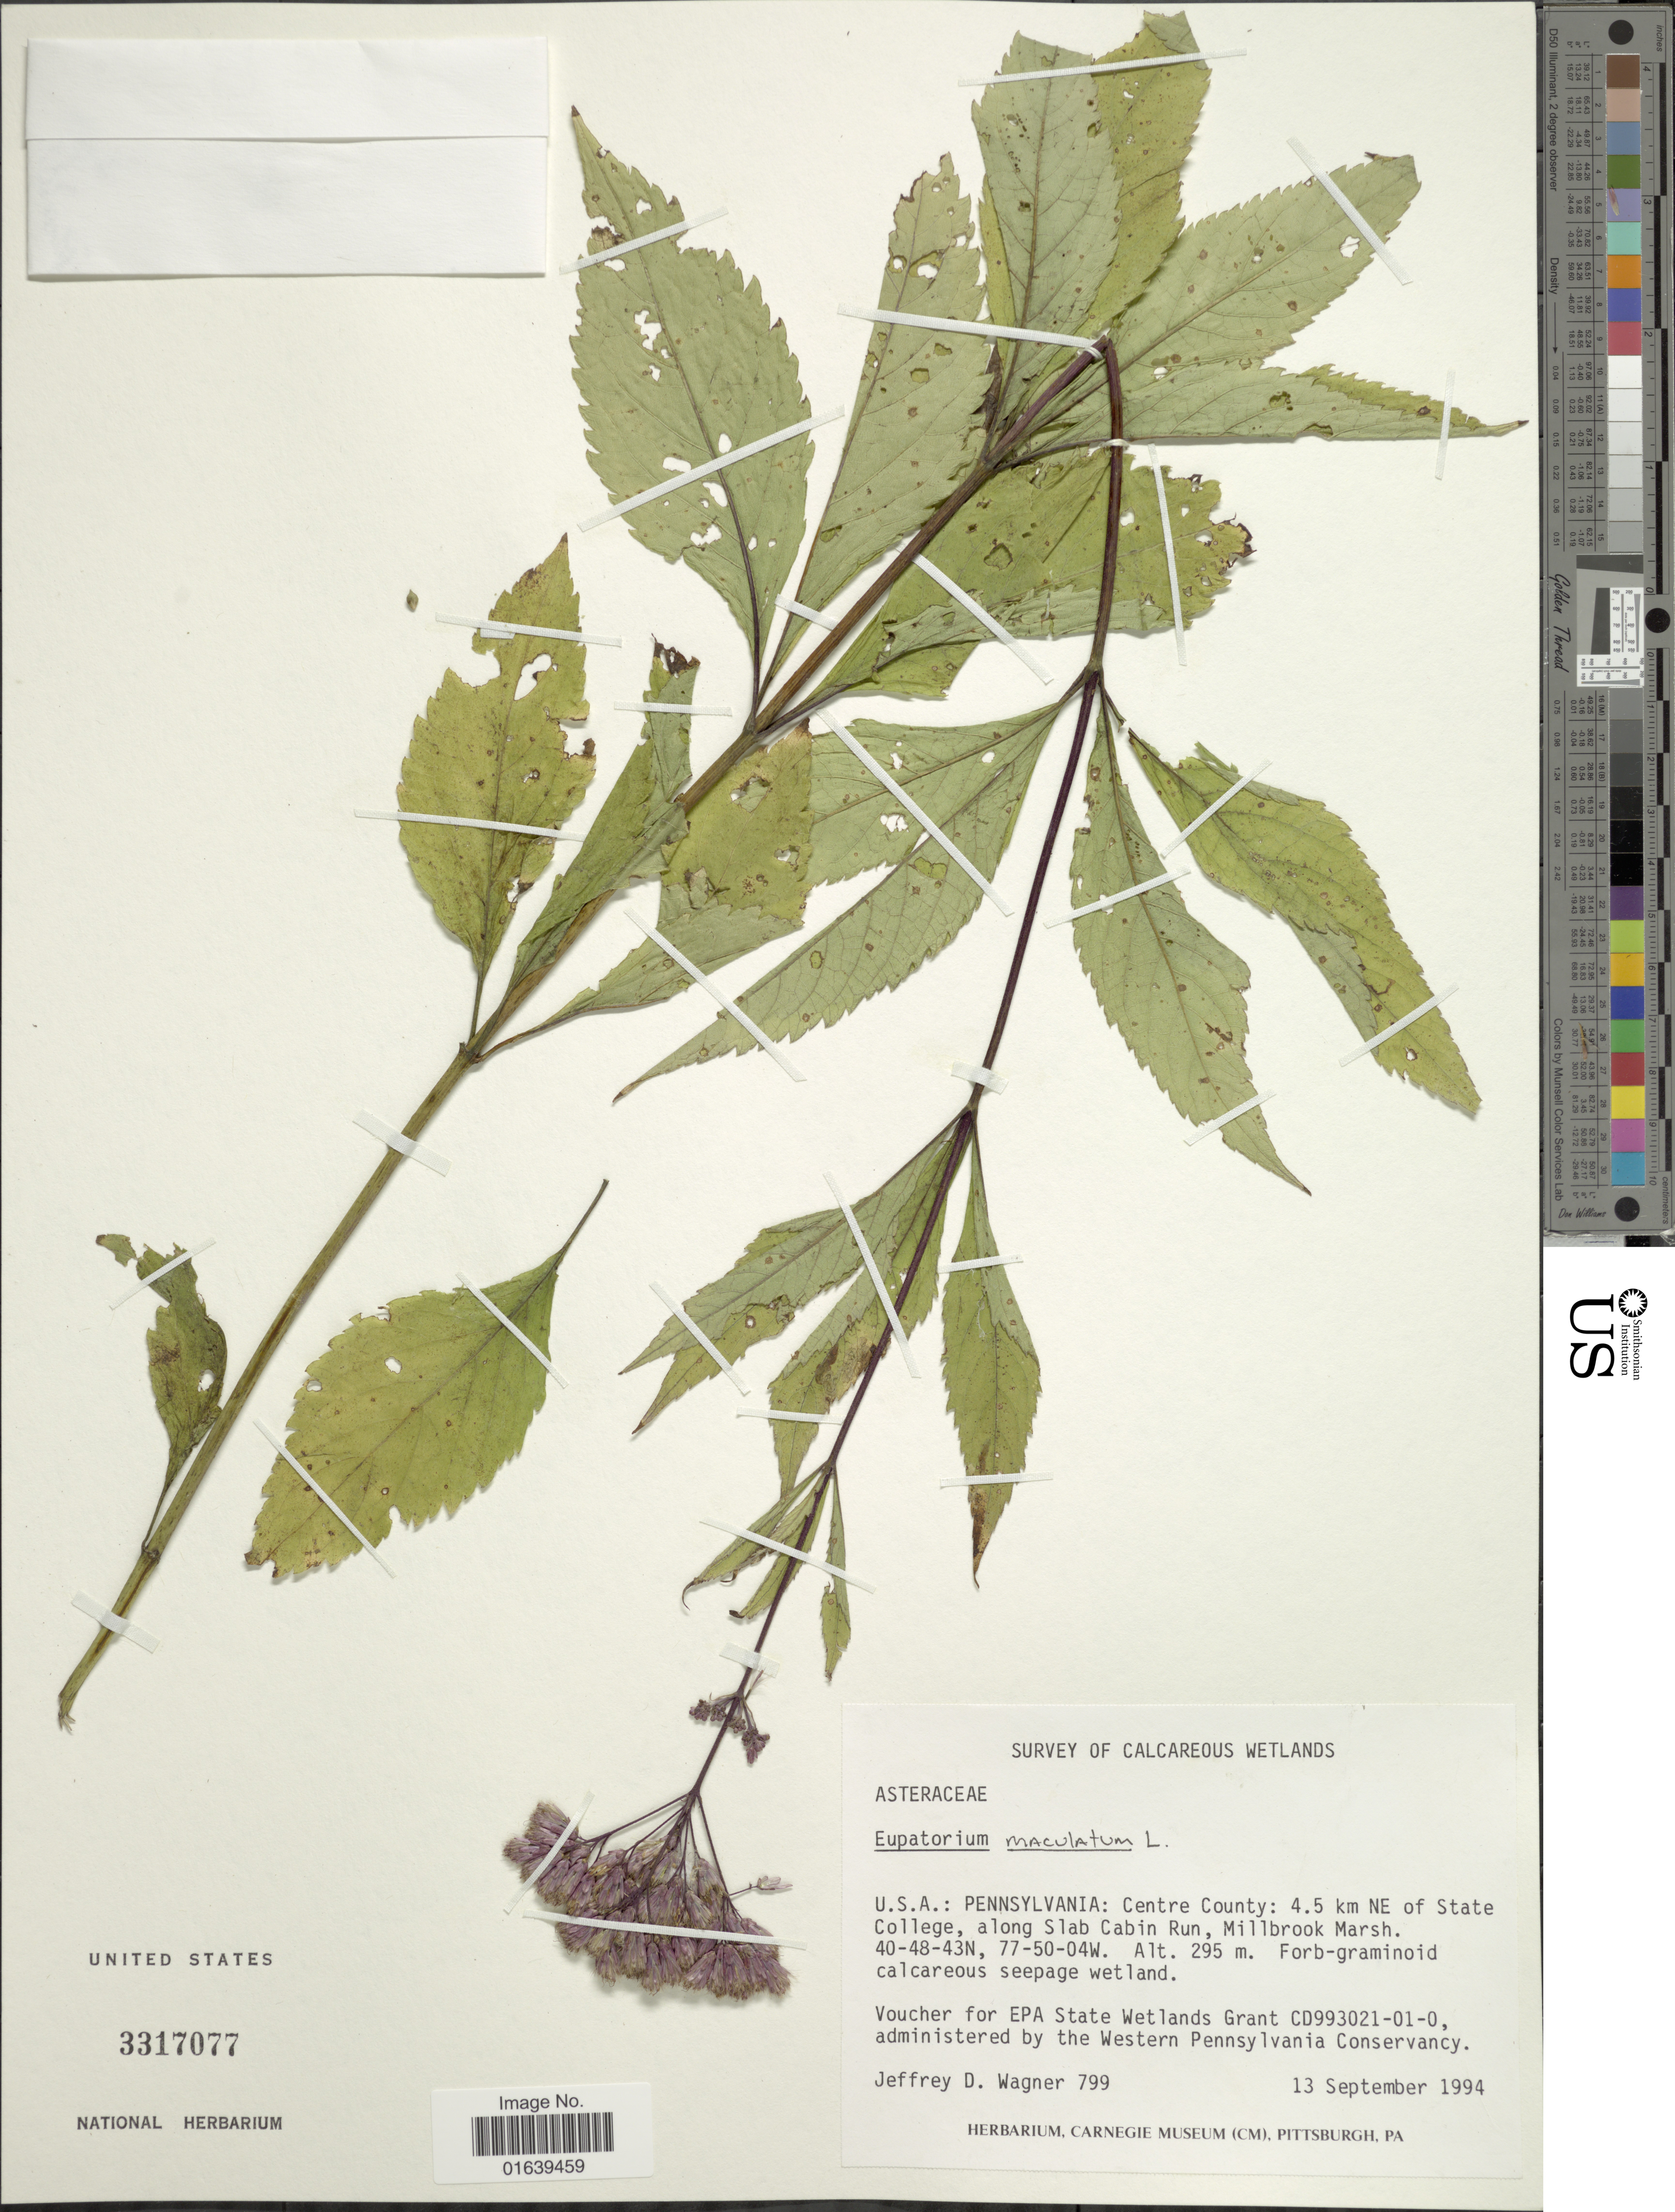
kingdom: Plantae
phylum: Tracheophyta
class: Magnoliopsida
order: Asterales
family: Asteraceae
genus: Eupatorium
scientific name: Eupatorium maculatum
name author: L.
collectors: J. D. Wagner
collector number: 799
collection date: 1994-09-13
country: United States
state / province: Pennsylvania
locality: Calcareous Wetlands, Centre County: 4.5 km NE of State College, along Slab Cabin Run, Millbrook Marsh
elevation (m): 295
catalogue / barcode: US 3317077